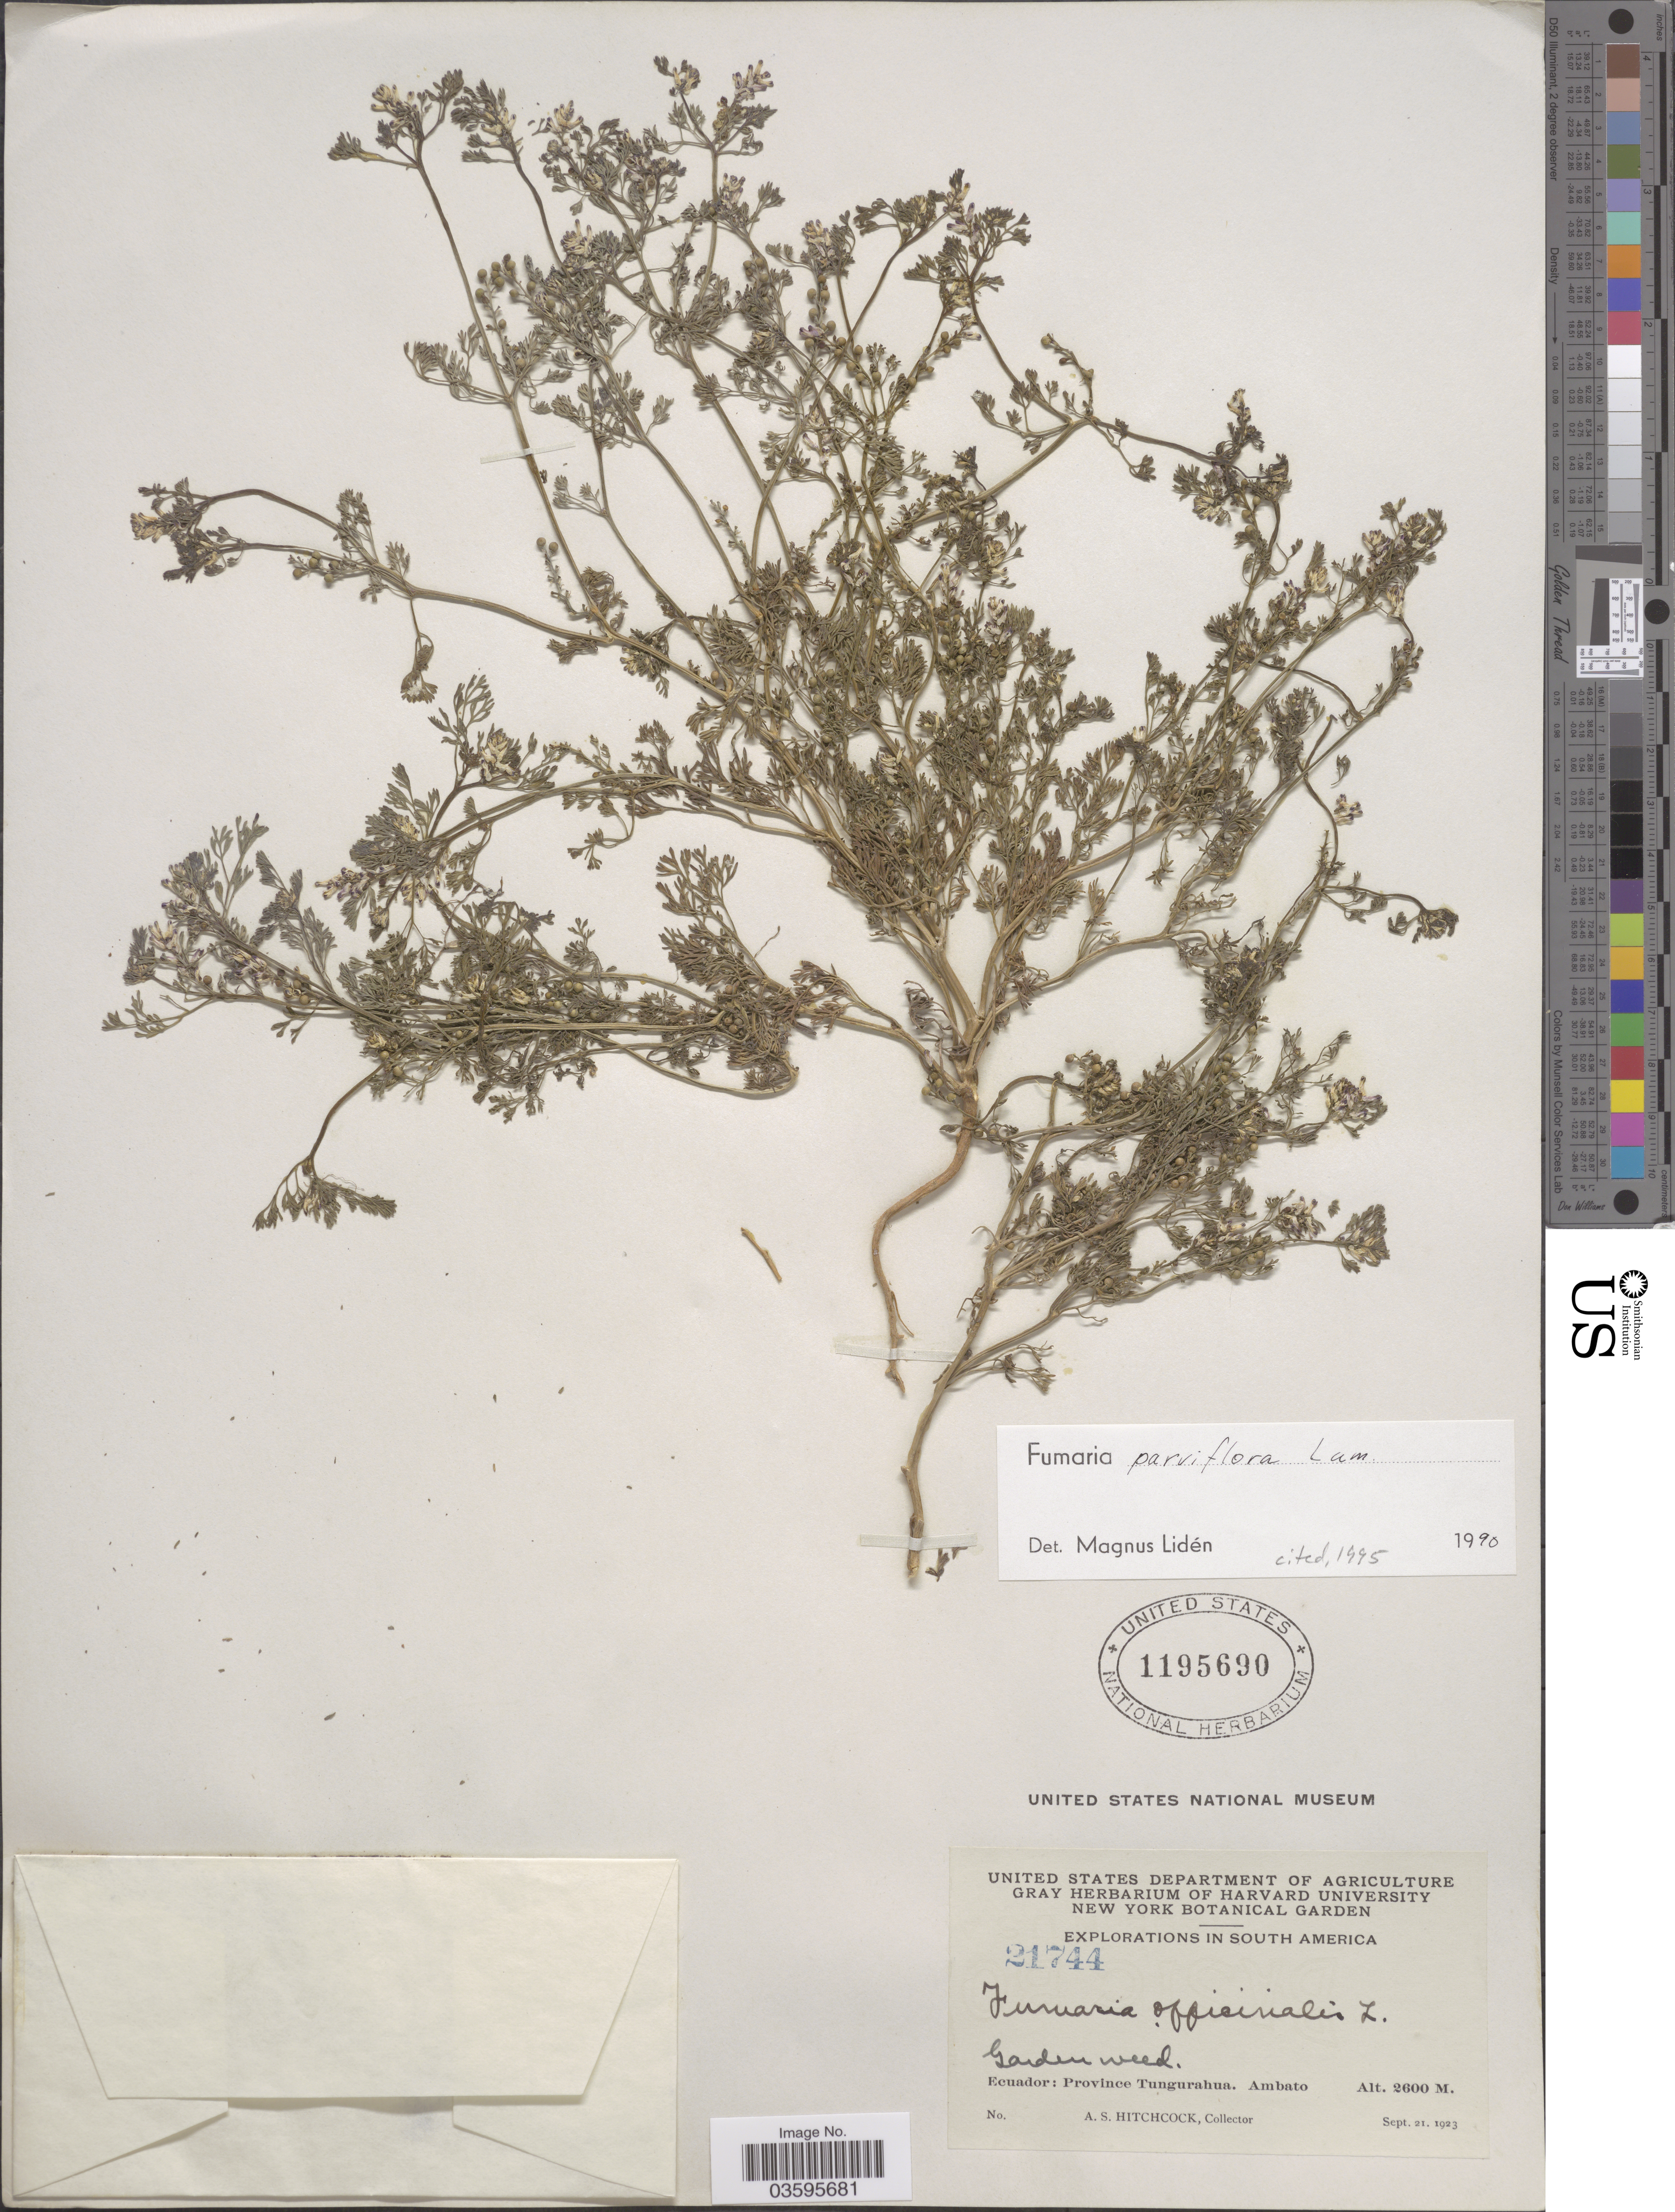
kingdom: Plantae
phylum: Tracheophyta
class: Magnoliopsida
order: Ranunculales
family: Papaveraceae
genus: Fumaria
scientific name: Fumaria parviflora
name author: Lam.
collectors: A. S. Hitchcock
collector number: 21744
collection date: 1923-09-21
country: Ecuador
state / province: Tungurahua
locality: Ambato.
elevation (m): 2600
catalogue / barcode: US 1195690